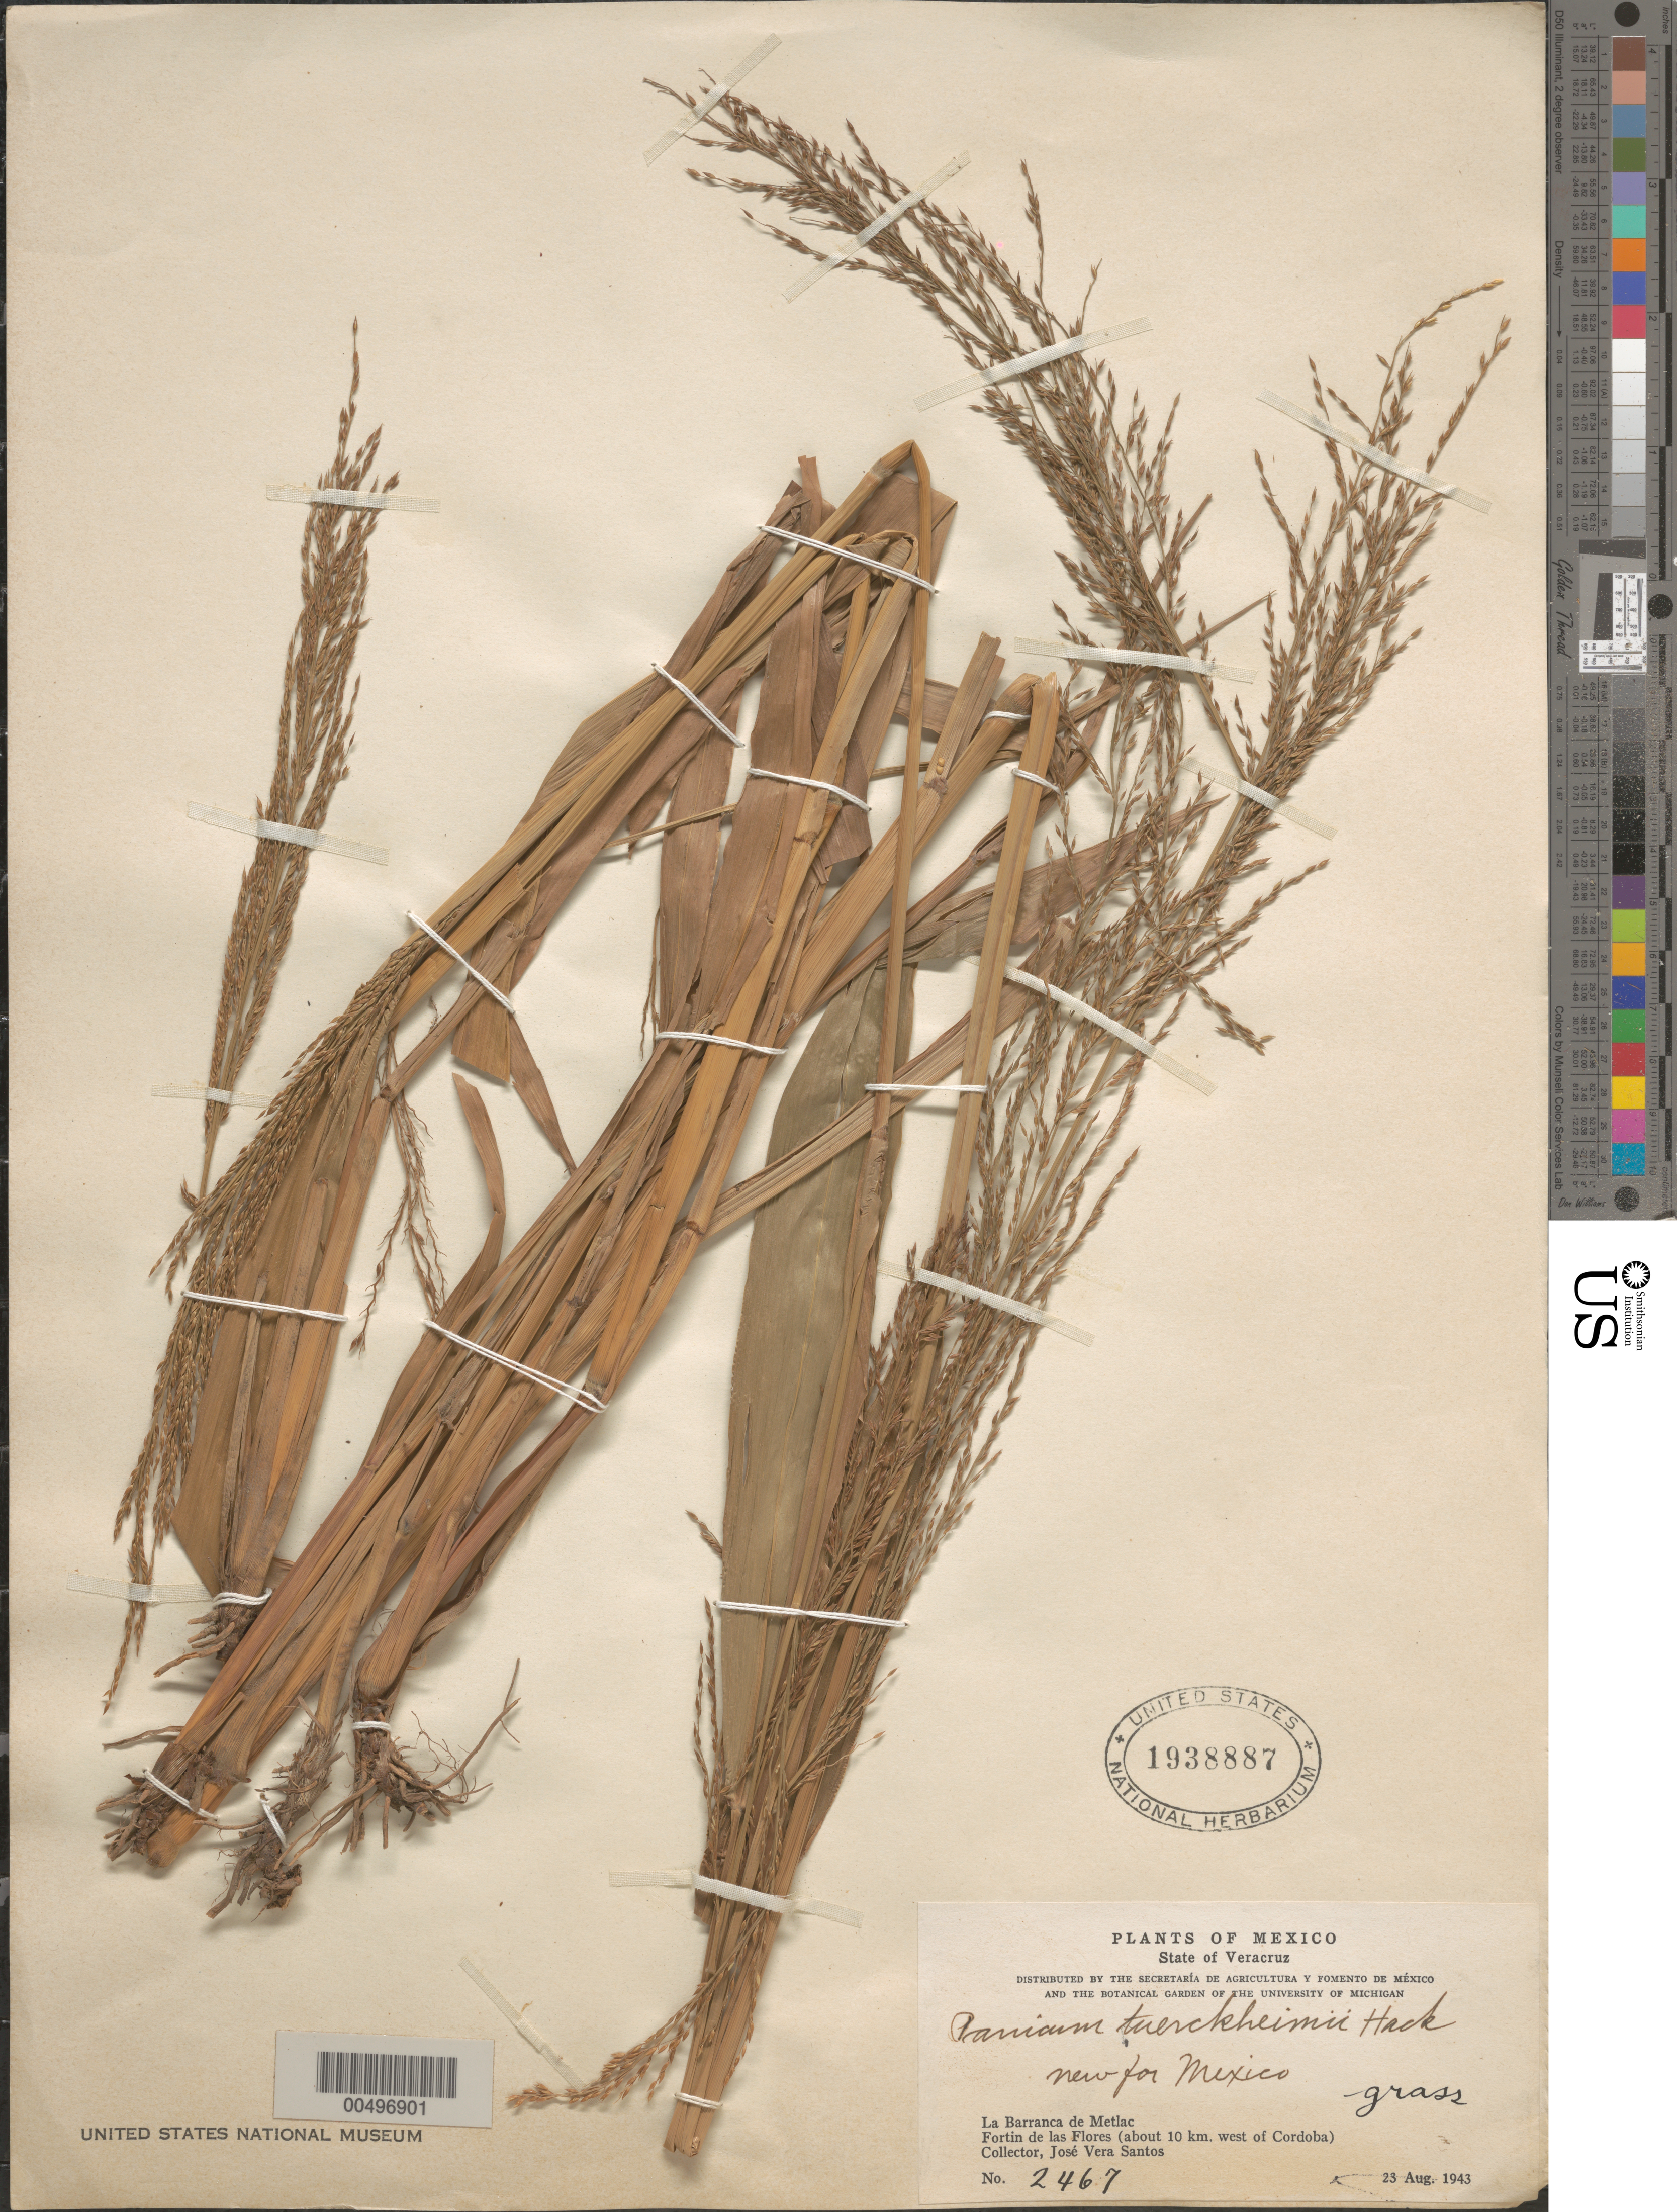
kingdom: Plantae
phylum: Tracheophyta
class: Liliopsida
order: Poales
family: Poaceae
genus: Panicum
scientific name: Panicum tuerckheimii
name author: Hack.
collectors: J. V. Santos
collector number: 2467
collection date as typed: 23 Aug 1943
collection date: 1943-08-23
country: Mexico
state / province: Veracruz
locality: La Barranca de Metlac, Fortin de las Flores (about 10 km W of Córdoba)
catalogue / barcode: US 1938887